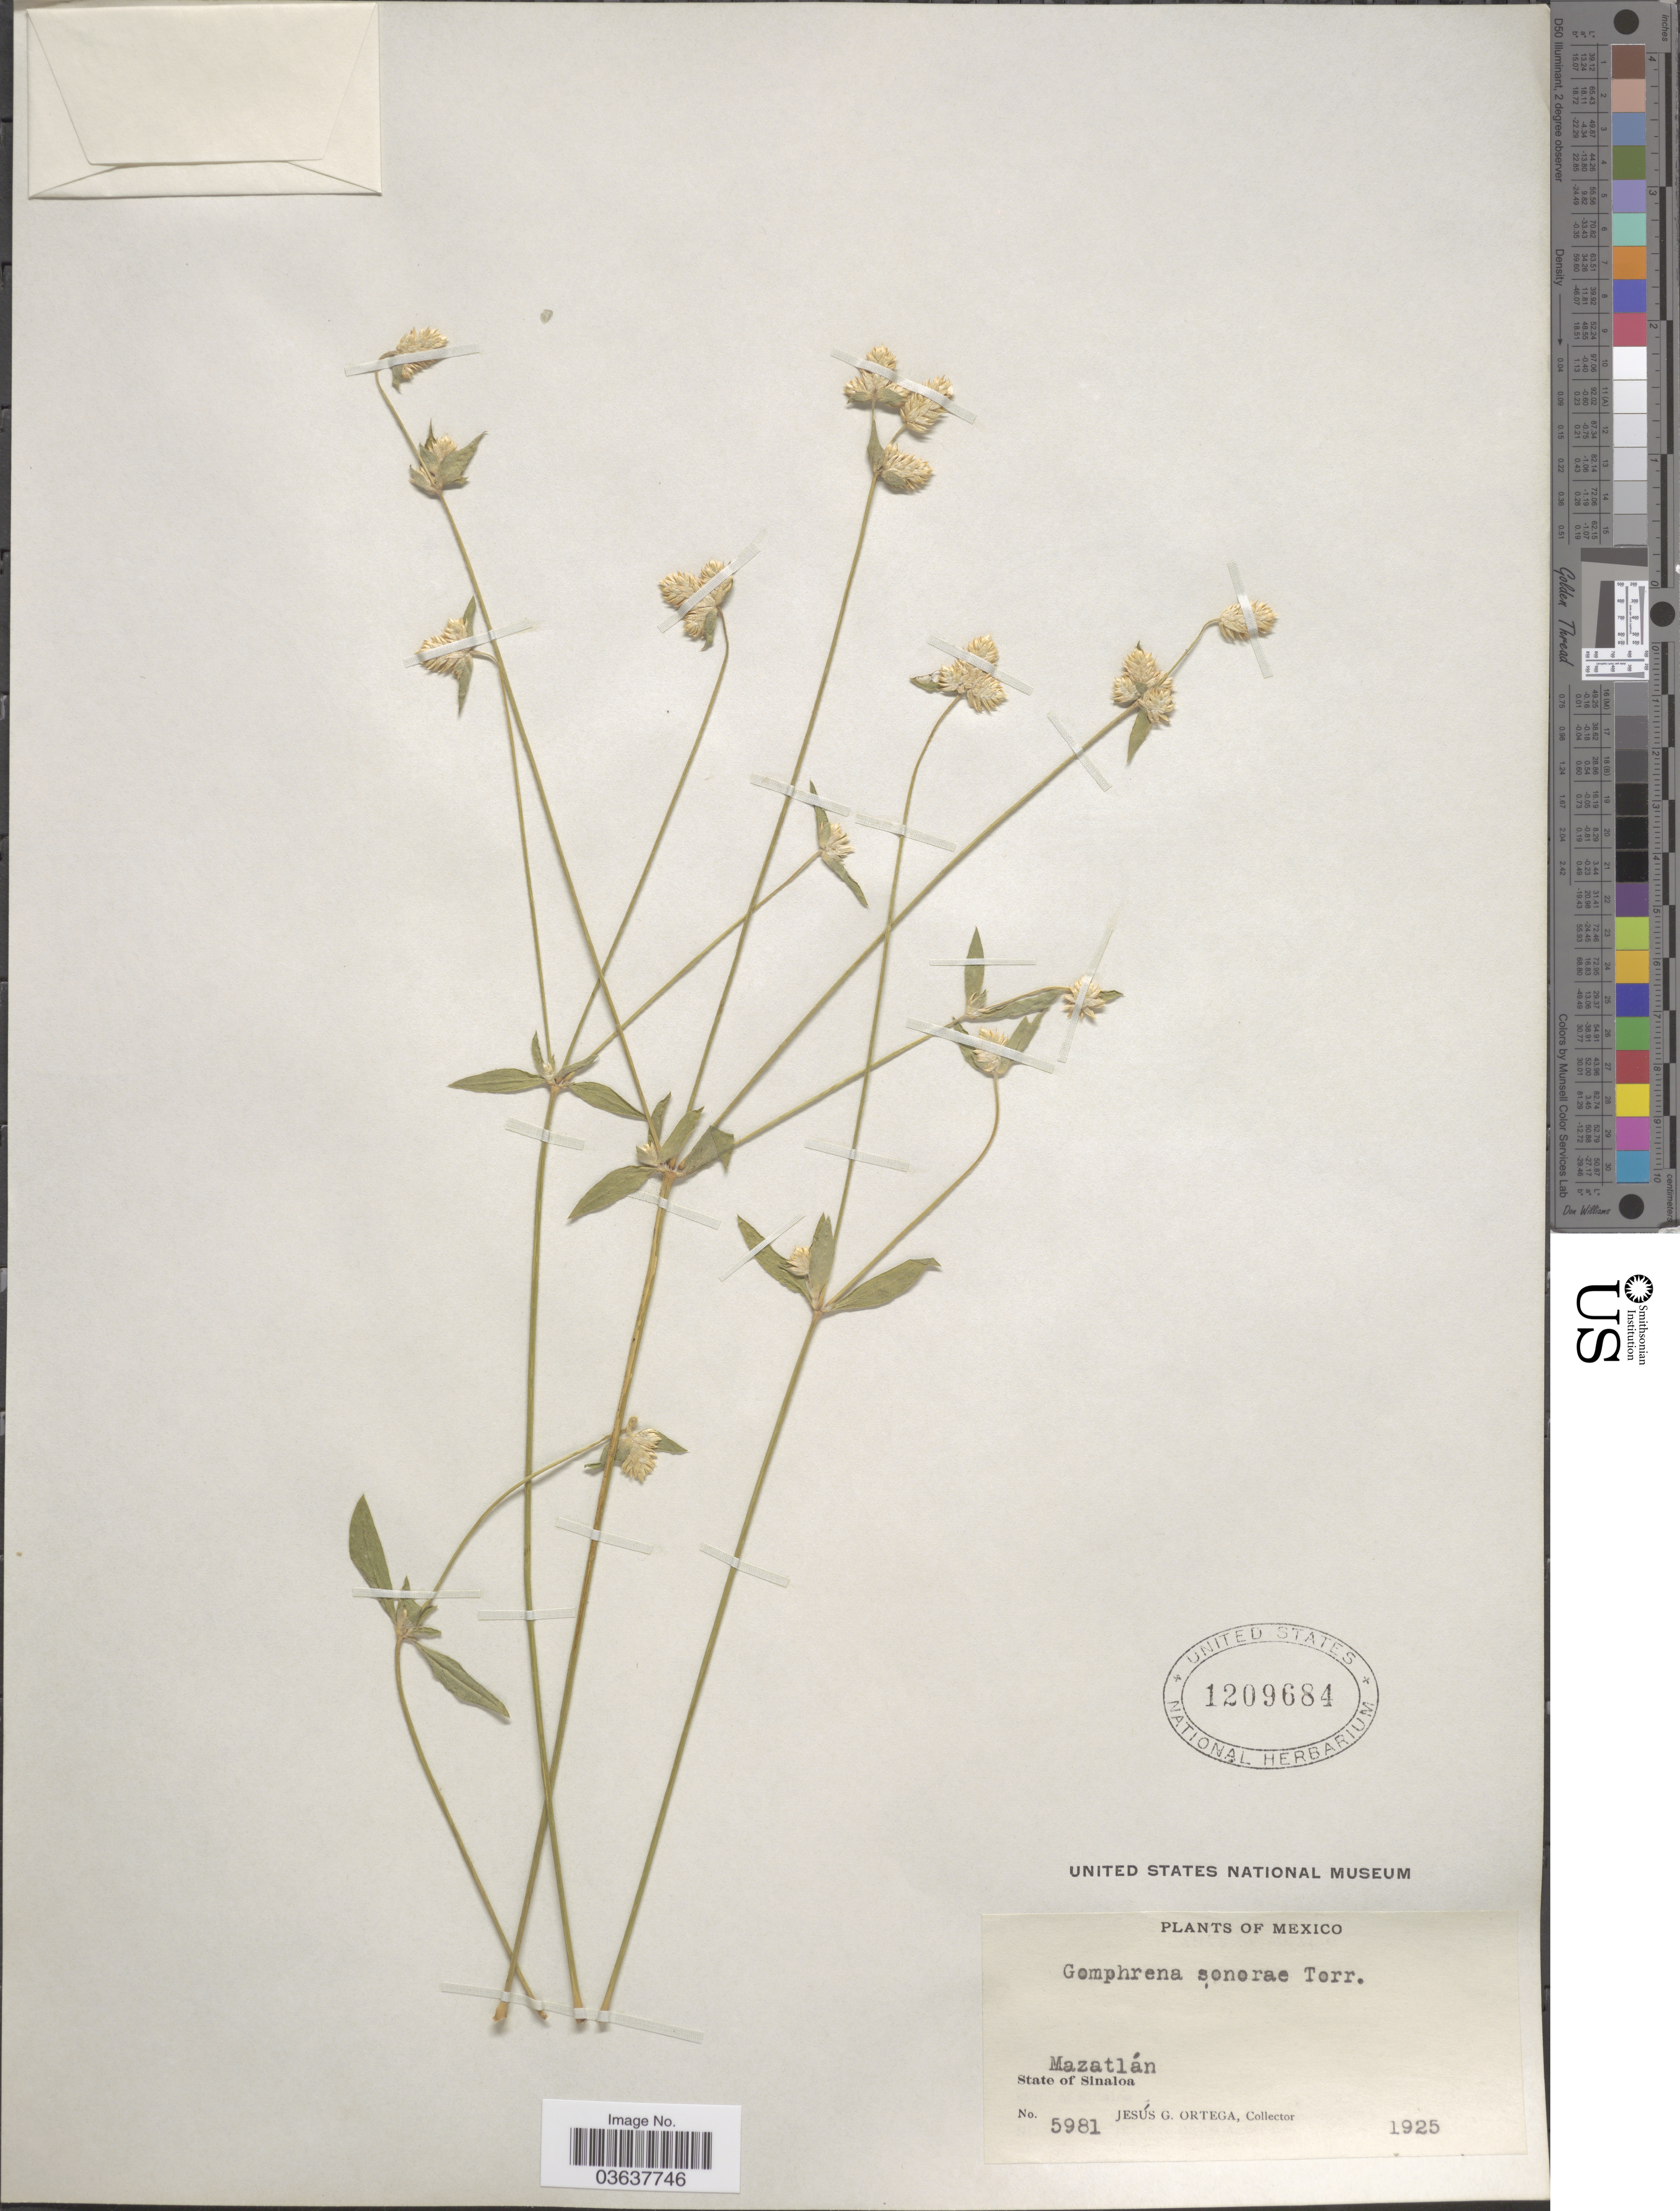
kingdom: Plantae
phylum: Tracheophyta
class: Magnoliopsida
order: Caryophyllales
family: Amaranthaceae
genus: Gomphrena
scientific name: Gomphrena sonorae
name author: Torr. in Emory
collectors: J. Ortega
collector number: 5981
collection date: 1925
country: Mexico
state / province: Sinaloa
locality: Mazatlán.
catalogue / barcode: US 1209684